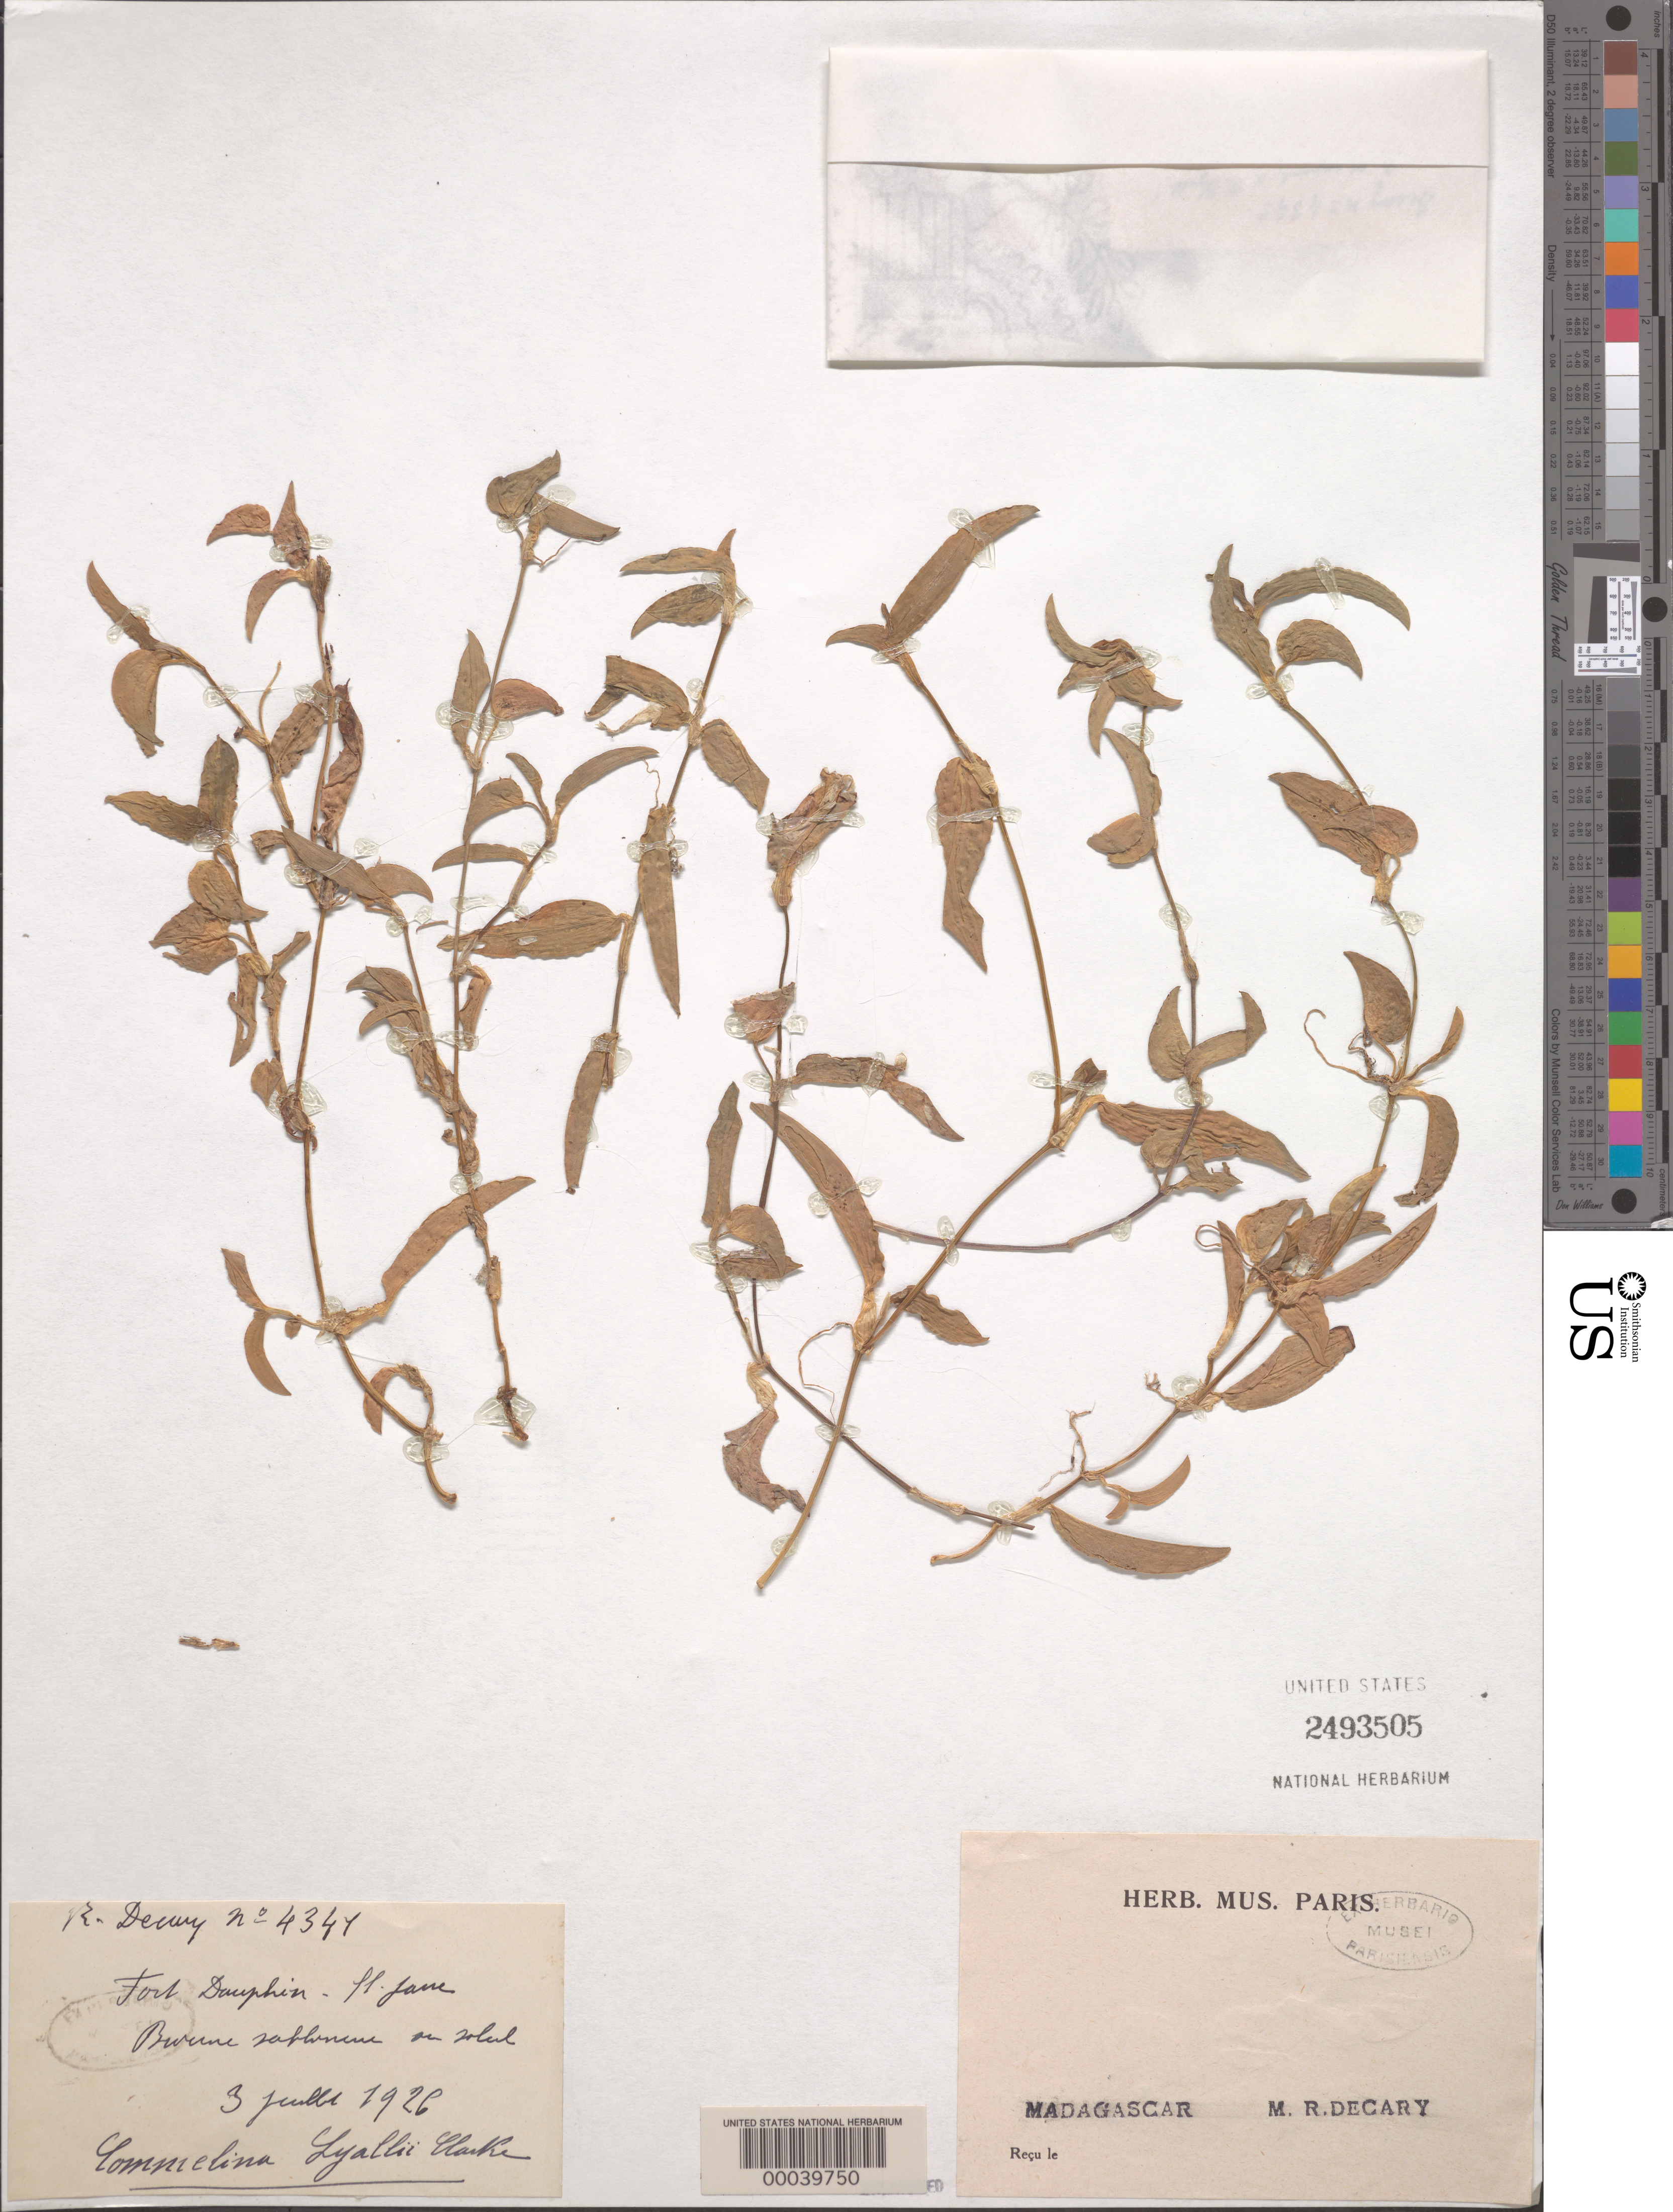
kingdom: Plantae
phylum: Tracheophyta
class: Liliopsida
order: Commelinales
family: Commelinaceae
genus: Commelina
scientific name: Commelina lyallii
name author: (C.B. Clarke) H. Perrier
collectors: R. Decary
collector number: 4341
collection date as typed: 03 Jul 1926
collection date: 1926-07-03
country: Madagascar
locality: Fort dauphin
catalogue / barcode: US 2493505